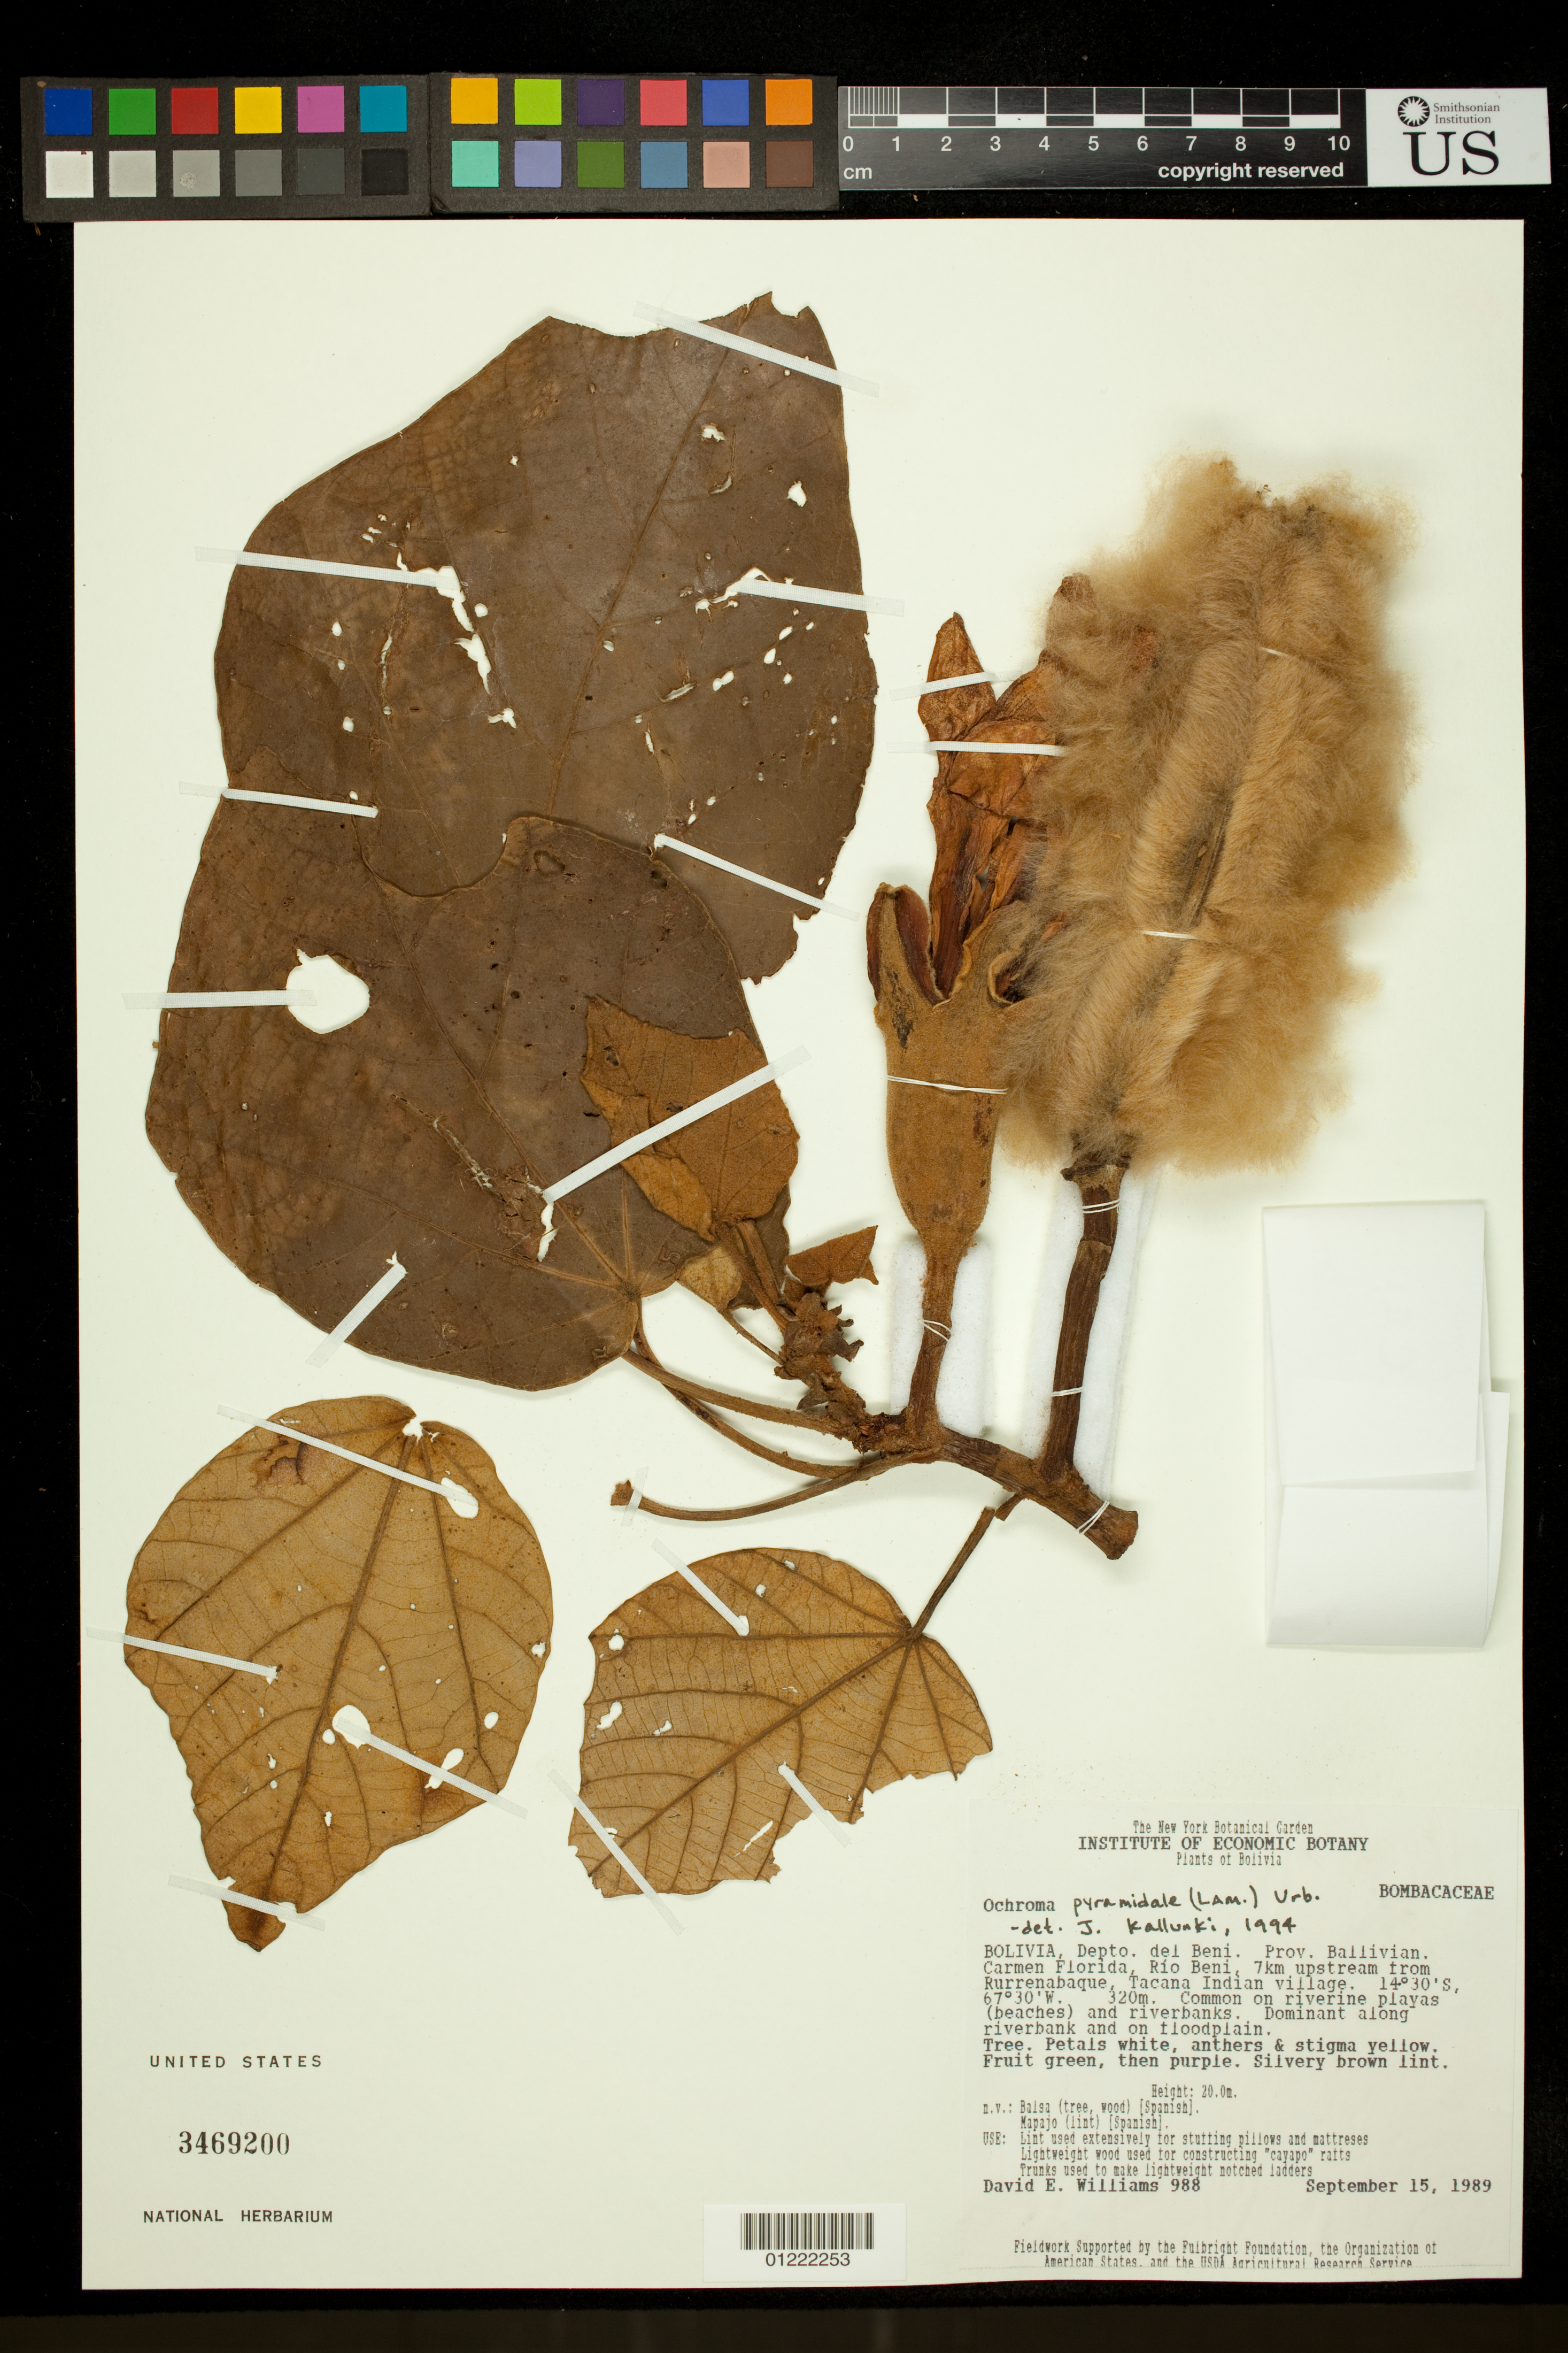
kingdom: Plantae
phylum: Tracheophyta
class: Magnoliopsida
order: Malvales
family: Malvaceae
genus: Ochroma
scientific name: Ochroma pyramidale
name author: (Cav. ex Lam.) Urb.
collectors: D. E. Williams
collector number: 988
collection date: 1989-09-15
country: Bolivia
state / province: Beni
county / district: General Jose Ballivian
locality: Carmen Florida, Rio Beni, 7km upstream from Rurrenbaque, Tacana Indian village.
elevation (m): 320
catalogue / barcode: US 3469200